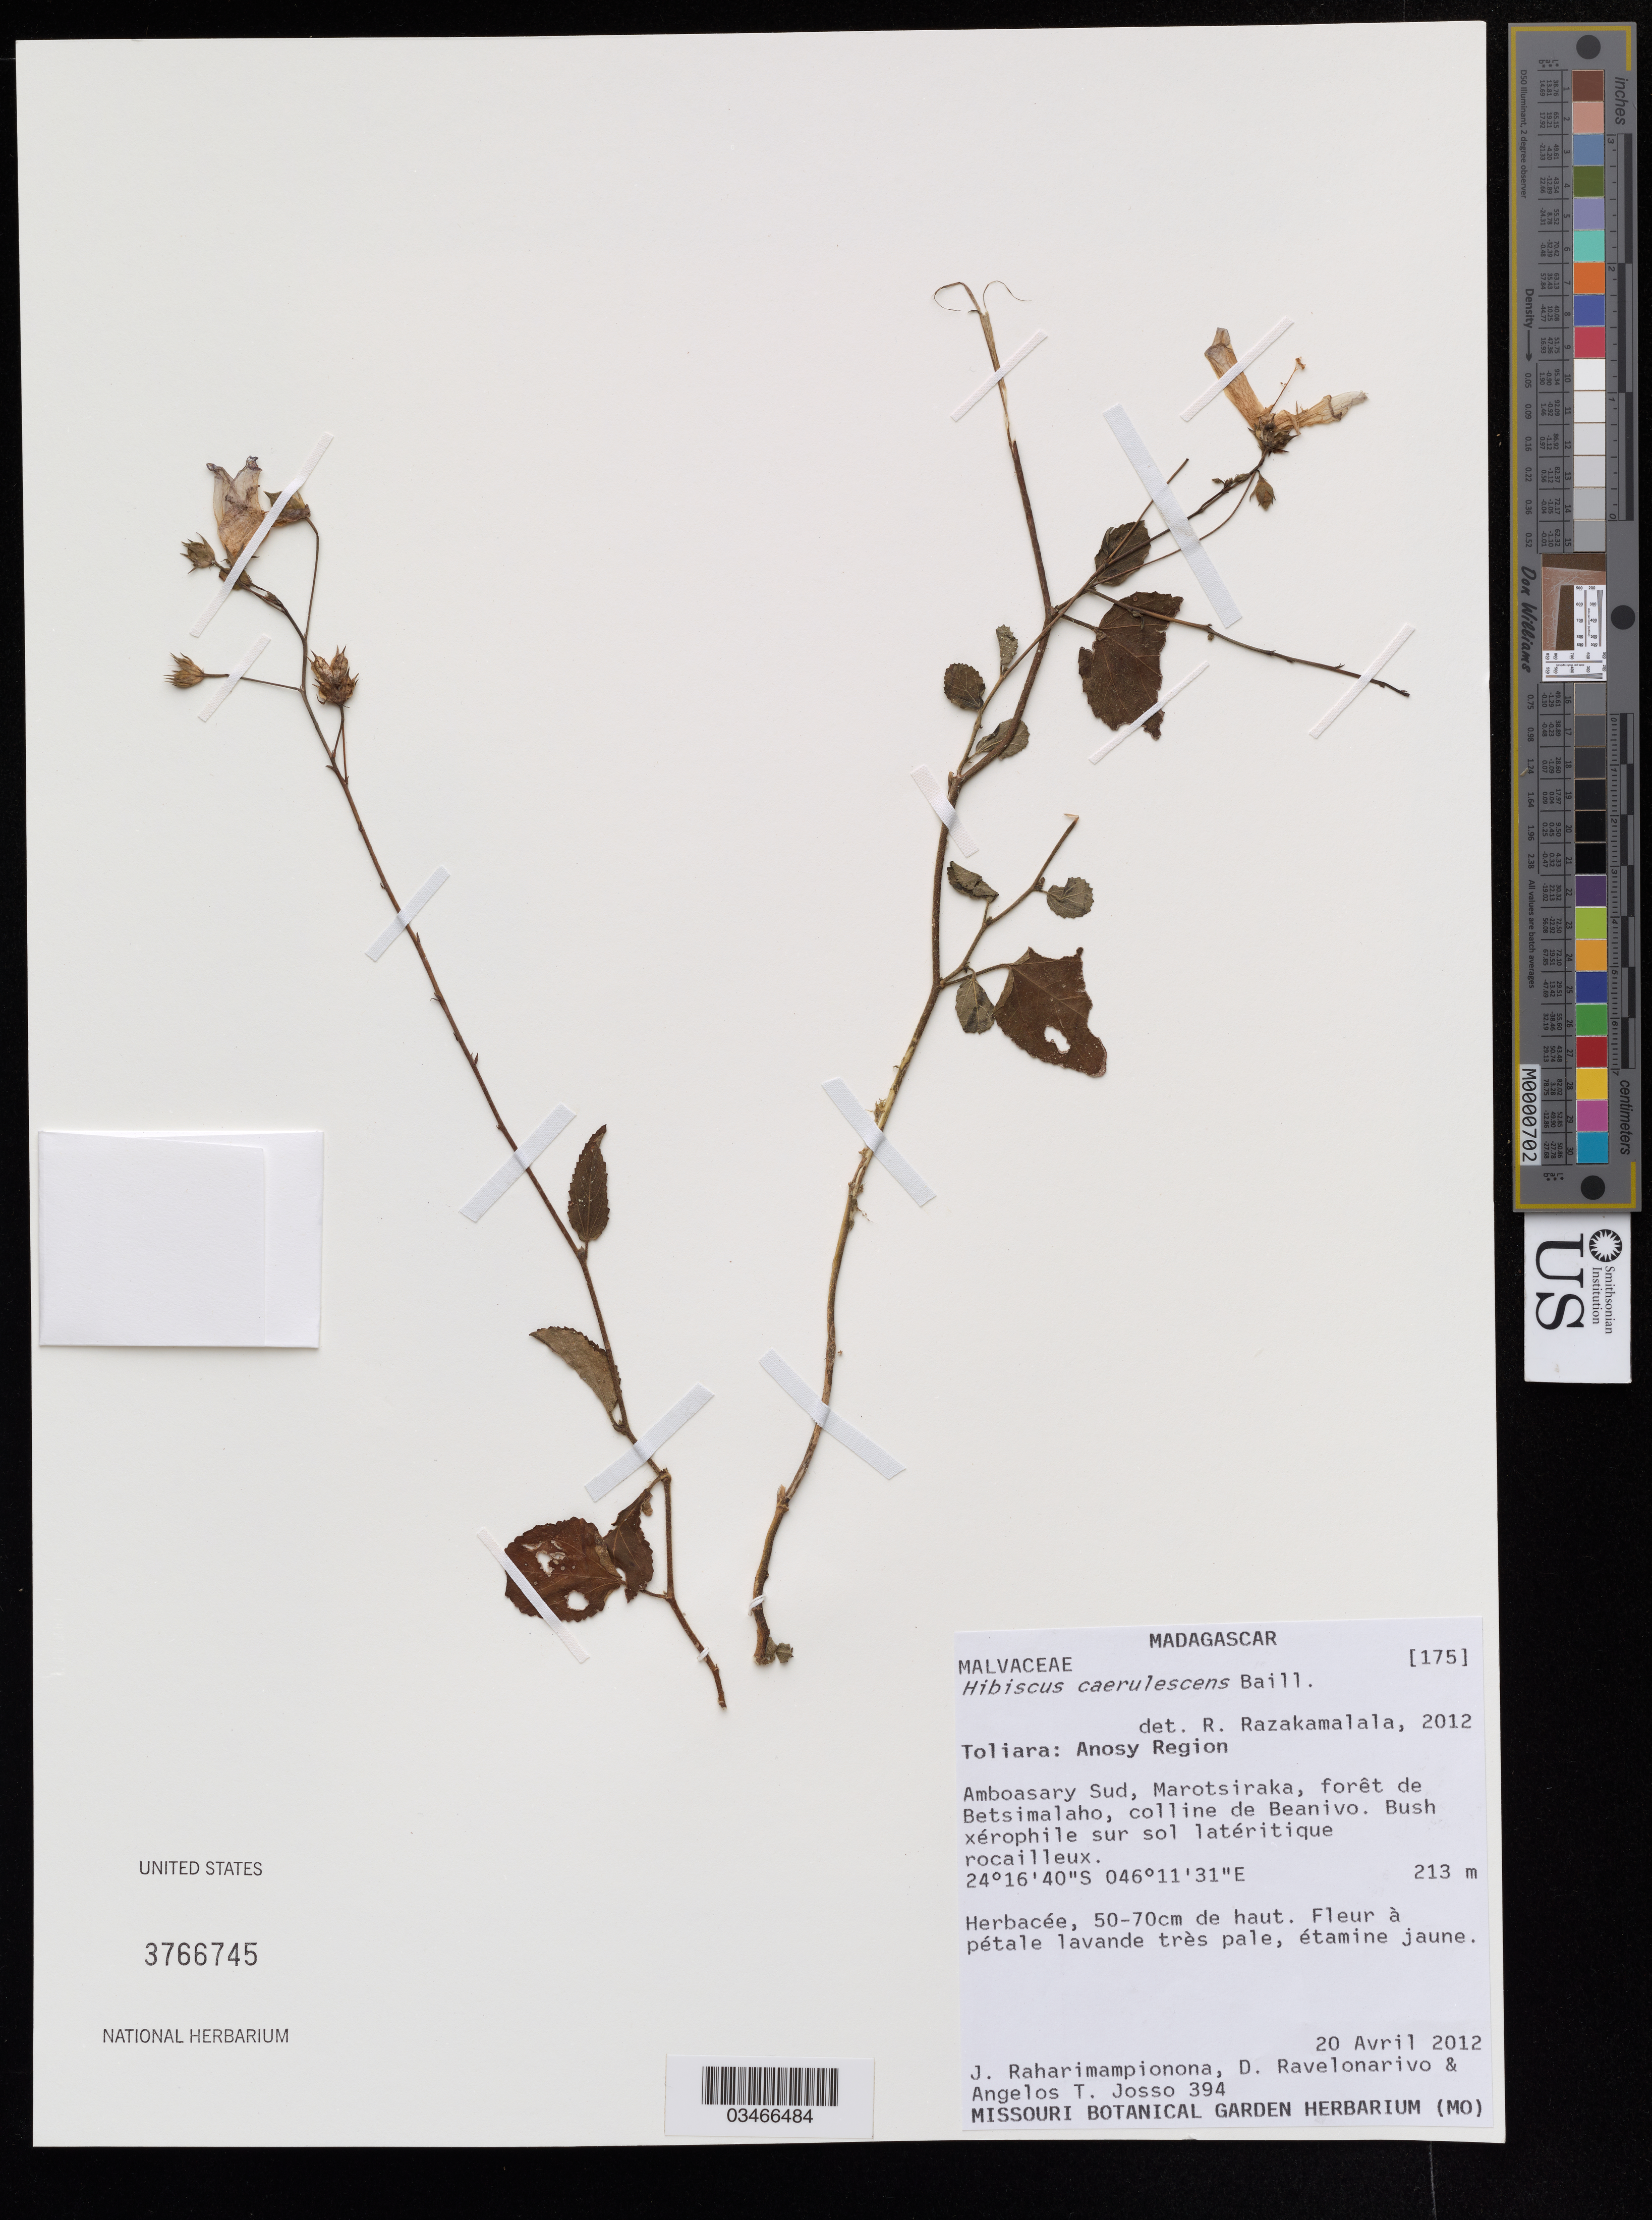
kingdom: Plantae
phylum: Tracheophyta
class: Magnoliopsida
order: Malvales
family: Malvaceae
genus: Hibiscus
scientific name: Hibiscus caerulescens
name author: Baill.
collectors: Raharim., D. Ravelonairivo & A. Josso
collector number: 394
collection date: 2012-04-20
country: Madagascar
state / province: Toliara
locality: Anosy Region. Amboasary Sud, Marotsiraka, forêt de Betsimalaho, colline de Beanivo.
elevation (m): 213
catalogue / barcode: US 3766745